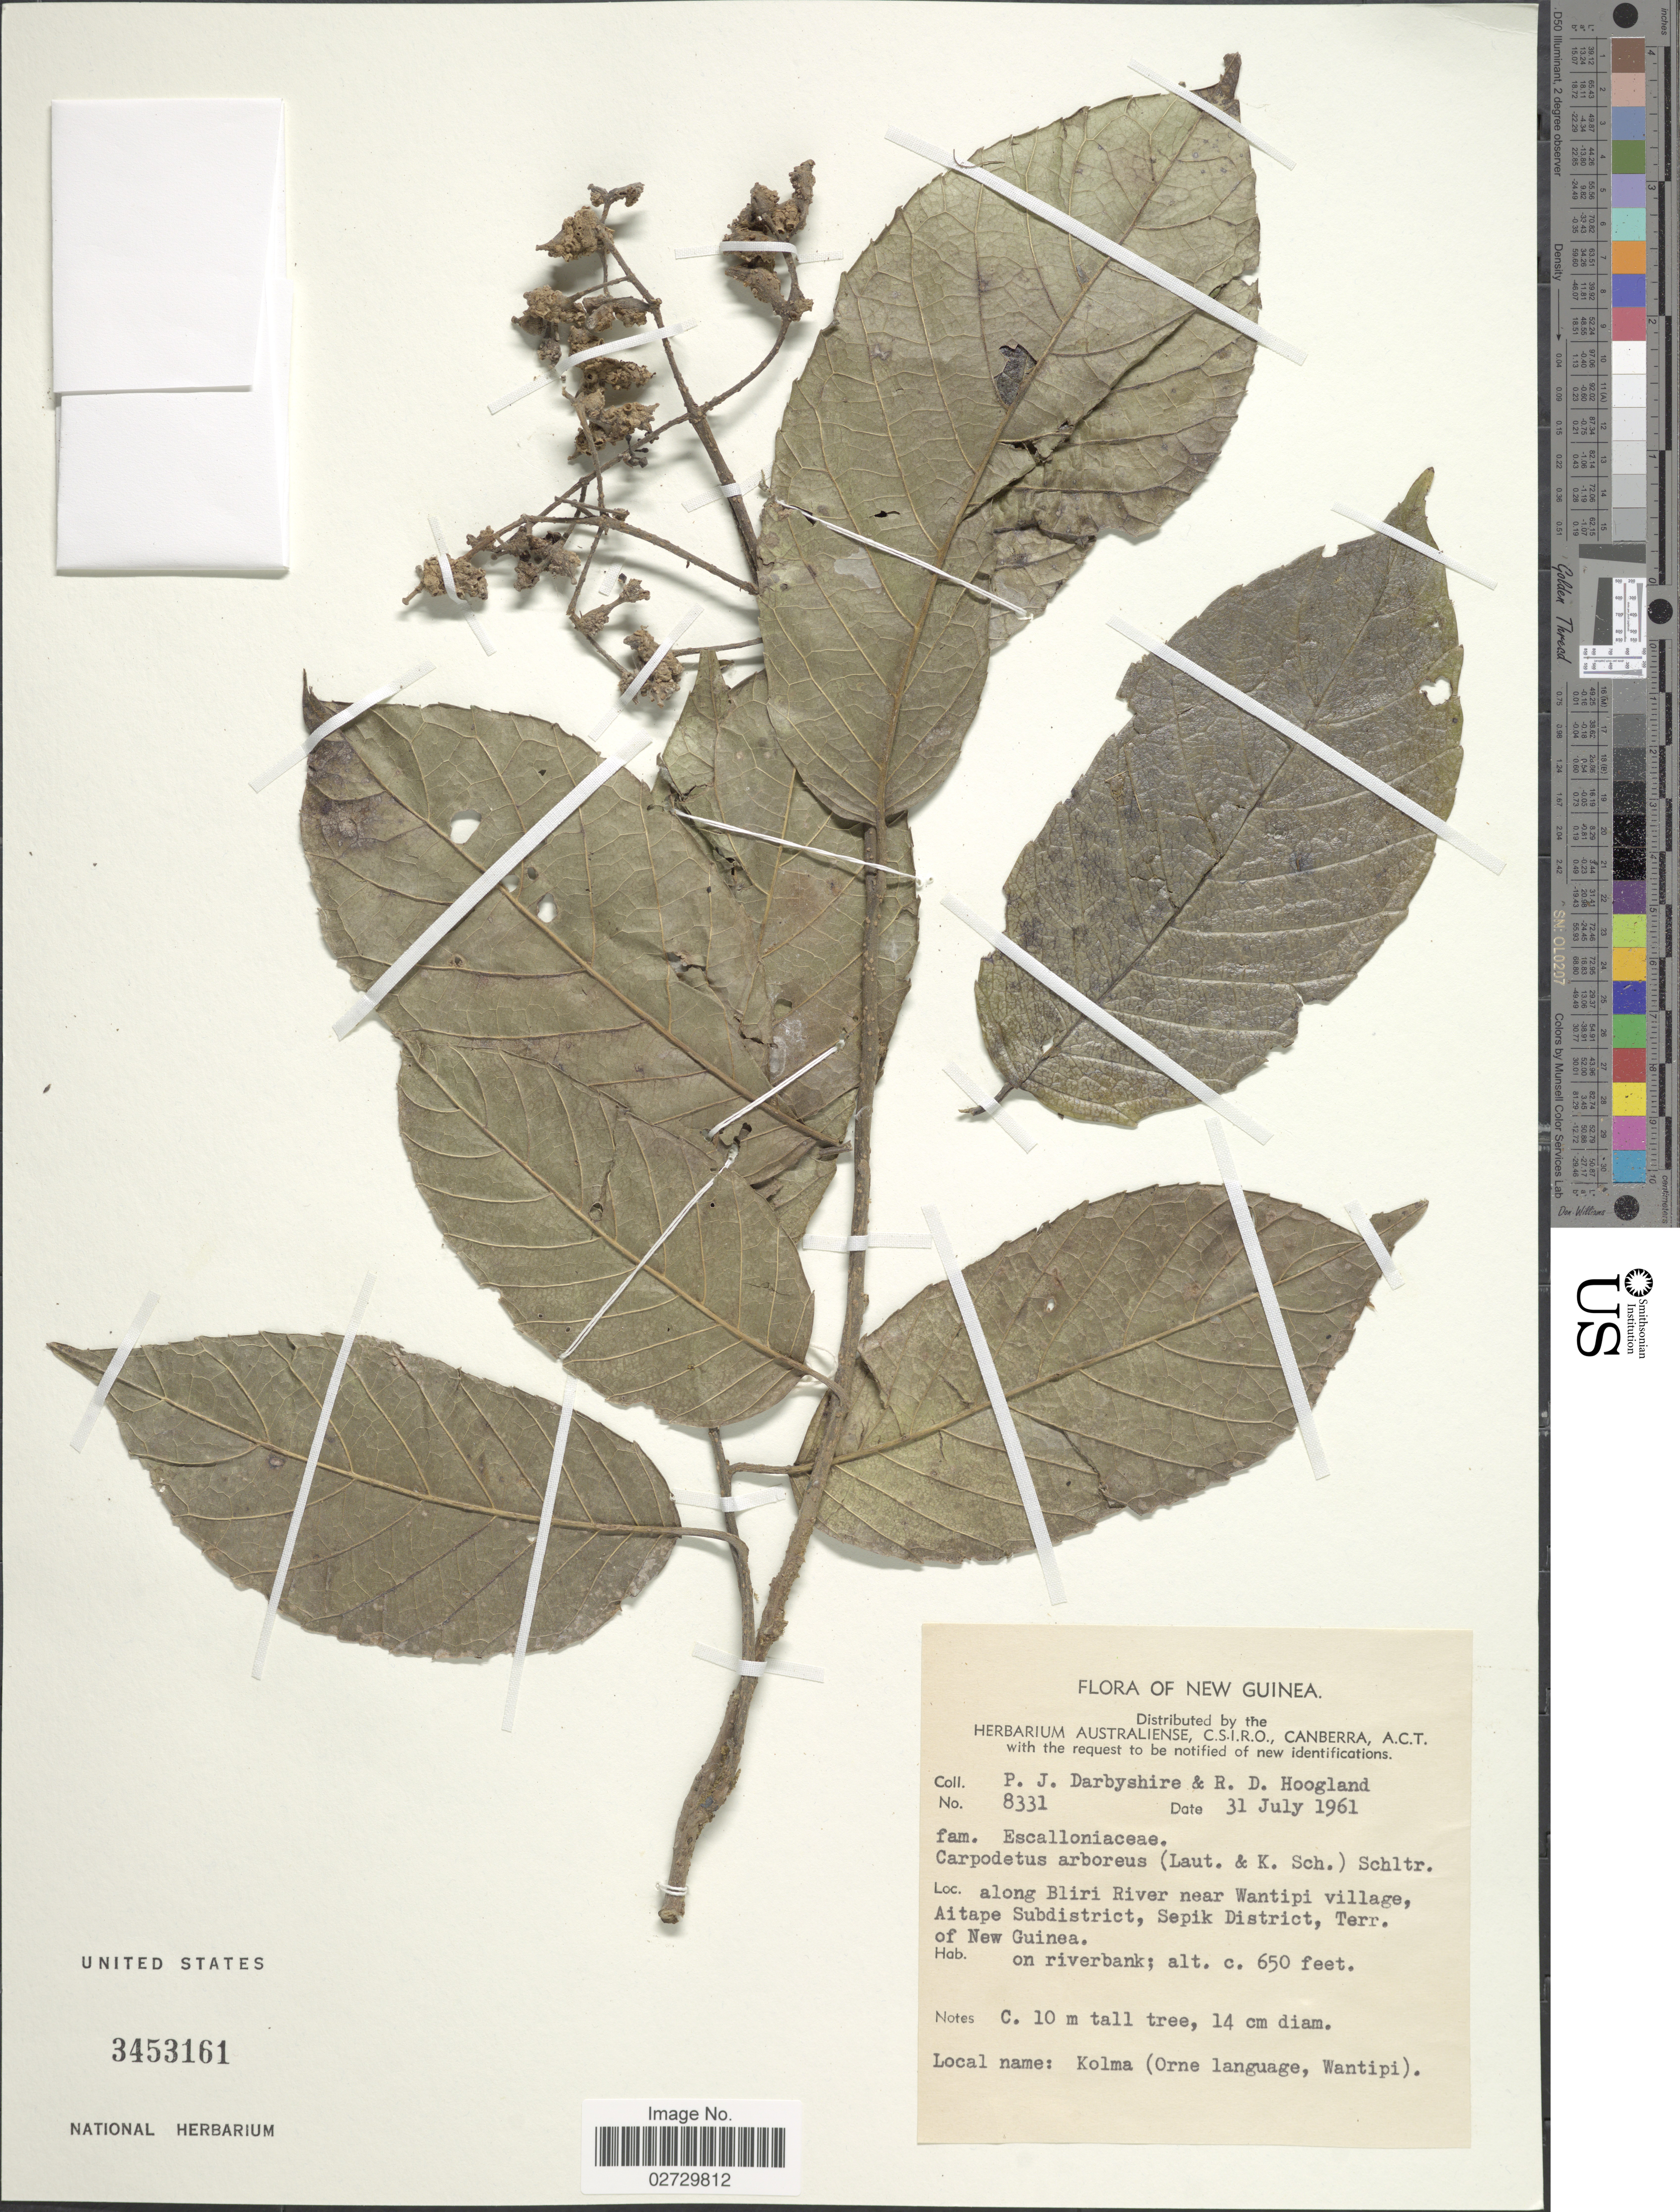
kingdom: Plantae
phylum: Tracheophyta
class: Magnoliopsida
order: Asterales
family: Rousseaceae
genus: Carpodetus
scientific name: Carpodetus arboreus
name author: Schltr.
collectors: P. Darbyshire & R. D. Hoogland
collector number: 8331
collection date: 1961-07-31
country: Papua New Guinea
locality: New Guinea, along Bliri River near Wantipi village, Aitape Subdistrict, Sepik District, Terr. of New Guinea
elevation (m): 198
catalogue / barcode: US 3453161